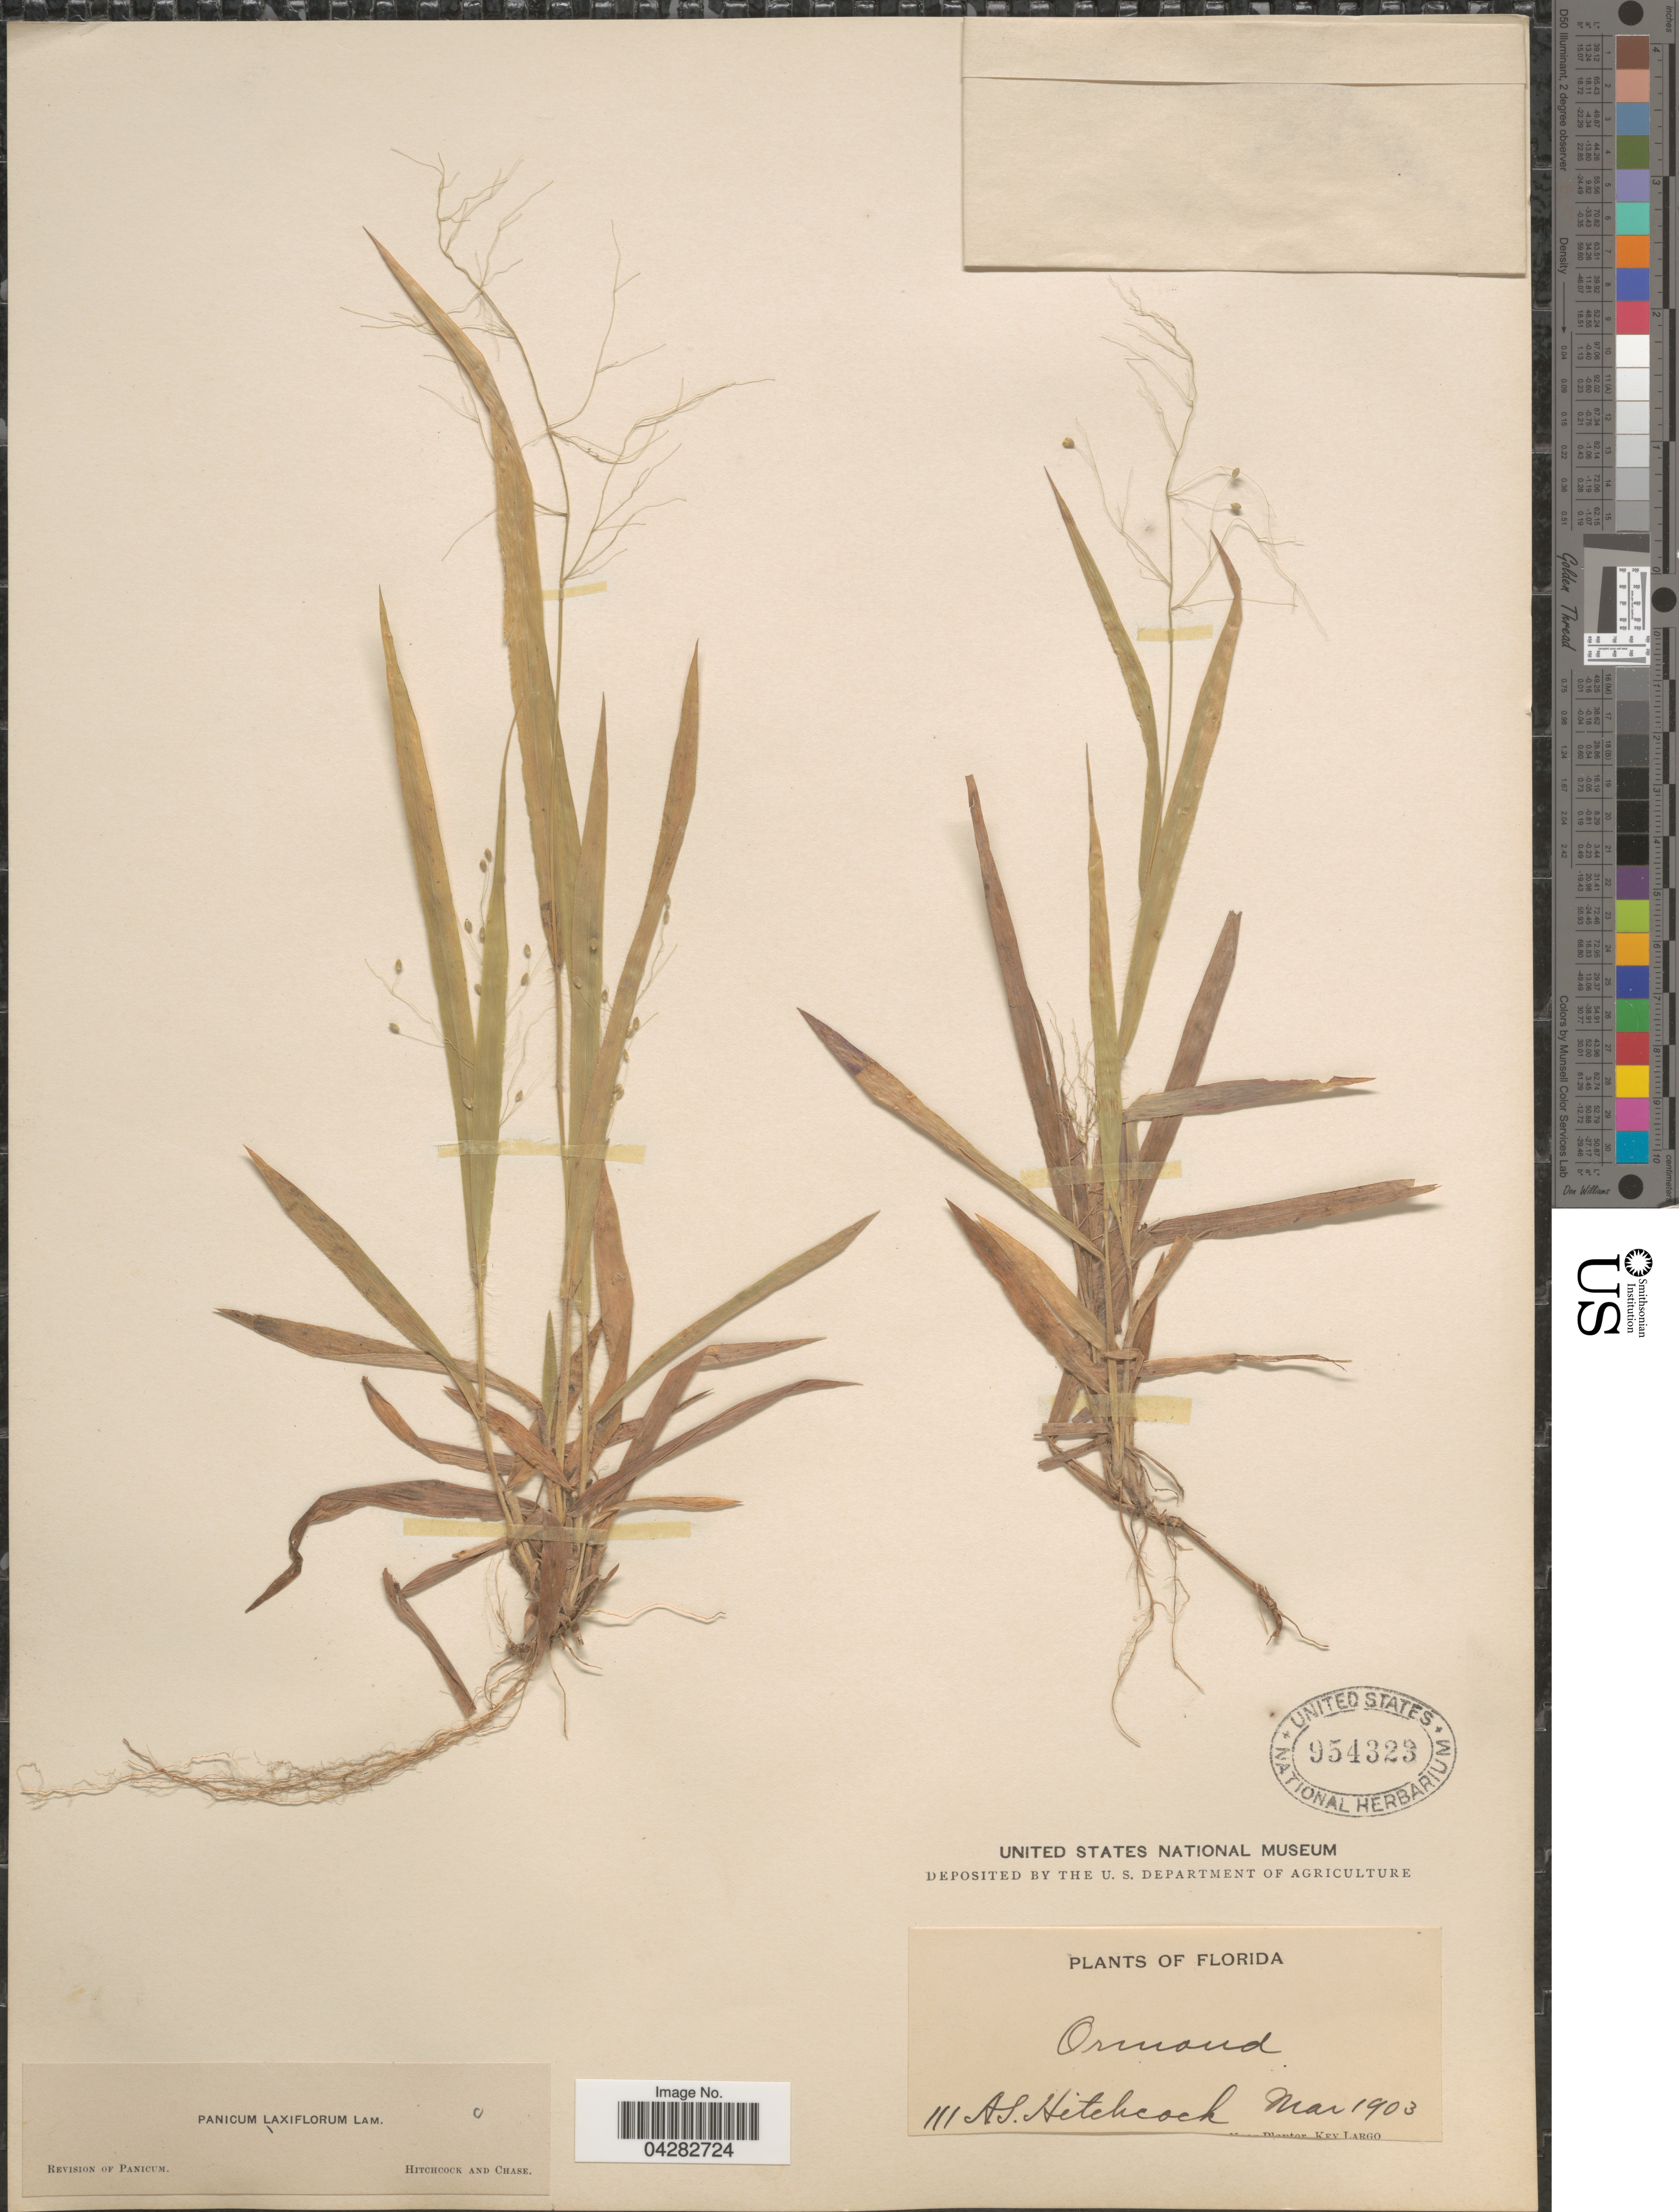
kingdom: Plantae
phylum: Tracheophyta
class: Liliopsida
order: Poales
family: Poaceae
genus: Dichanthelium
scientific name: Dichanthelium laxiflorum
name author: (Lam.) Gould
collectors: A. S. Hitchcock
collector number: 111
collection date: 1903-03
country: United States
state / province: Florida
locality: Ormond. [illegible text] Key Largo.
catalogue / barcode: US 954323